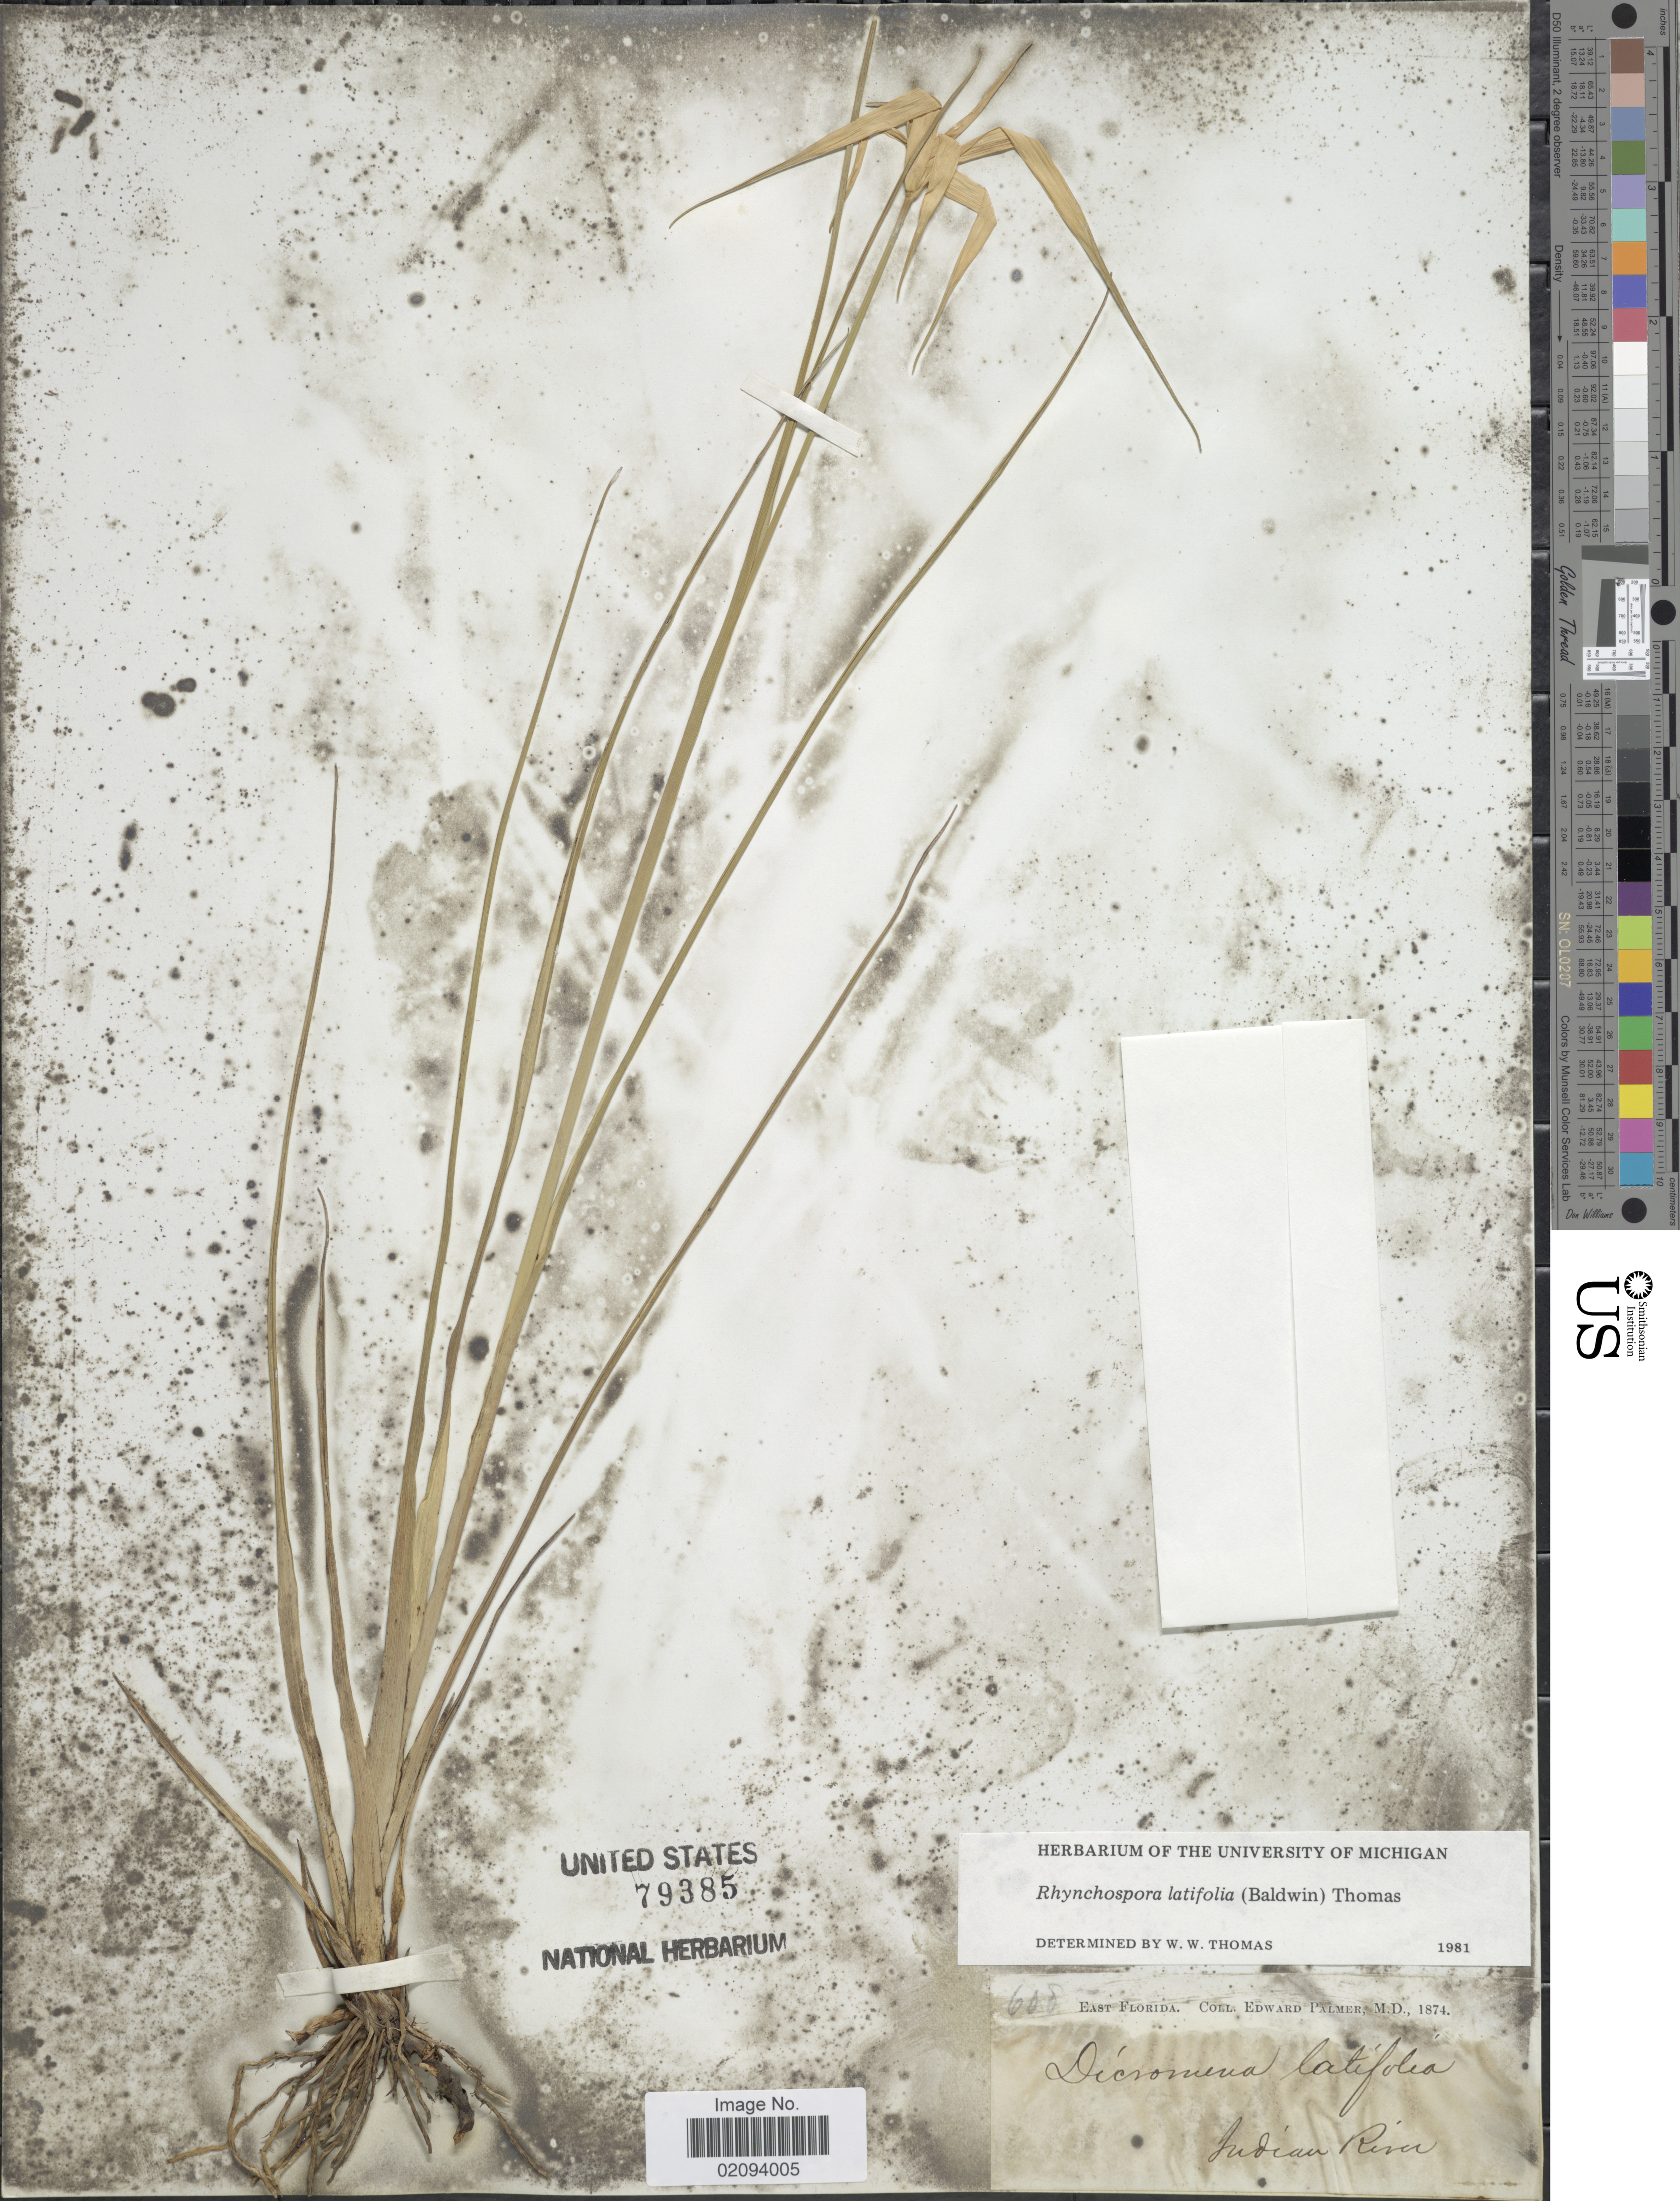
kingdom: Plantae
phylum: Tracheophyta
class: Liliopsida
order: Poales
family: Cyperaceae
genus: Rhynchospora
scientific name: Rhynchospora latifolia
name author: (Baldwin ex Elliott) W.W. Thomas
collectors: E. Palmer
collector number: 608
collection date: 1874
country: United States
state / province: Florida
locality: East Florida. Indian River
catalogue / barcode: US 79385